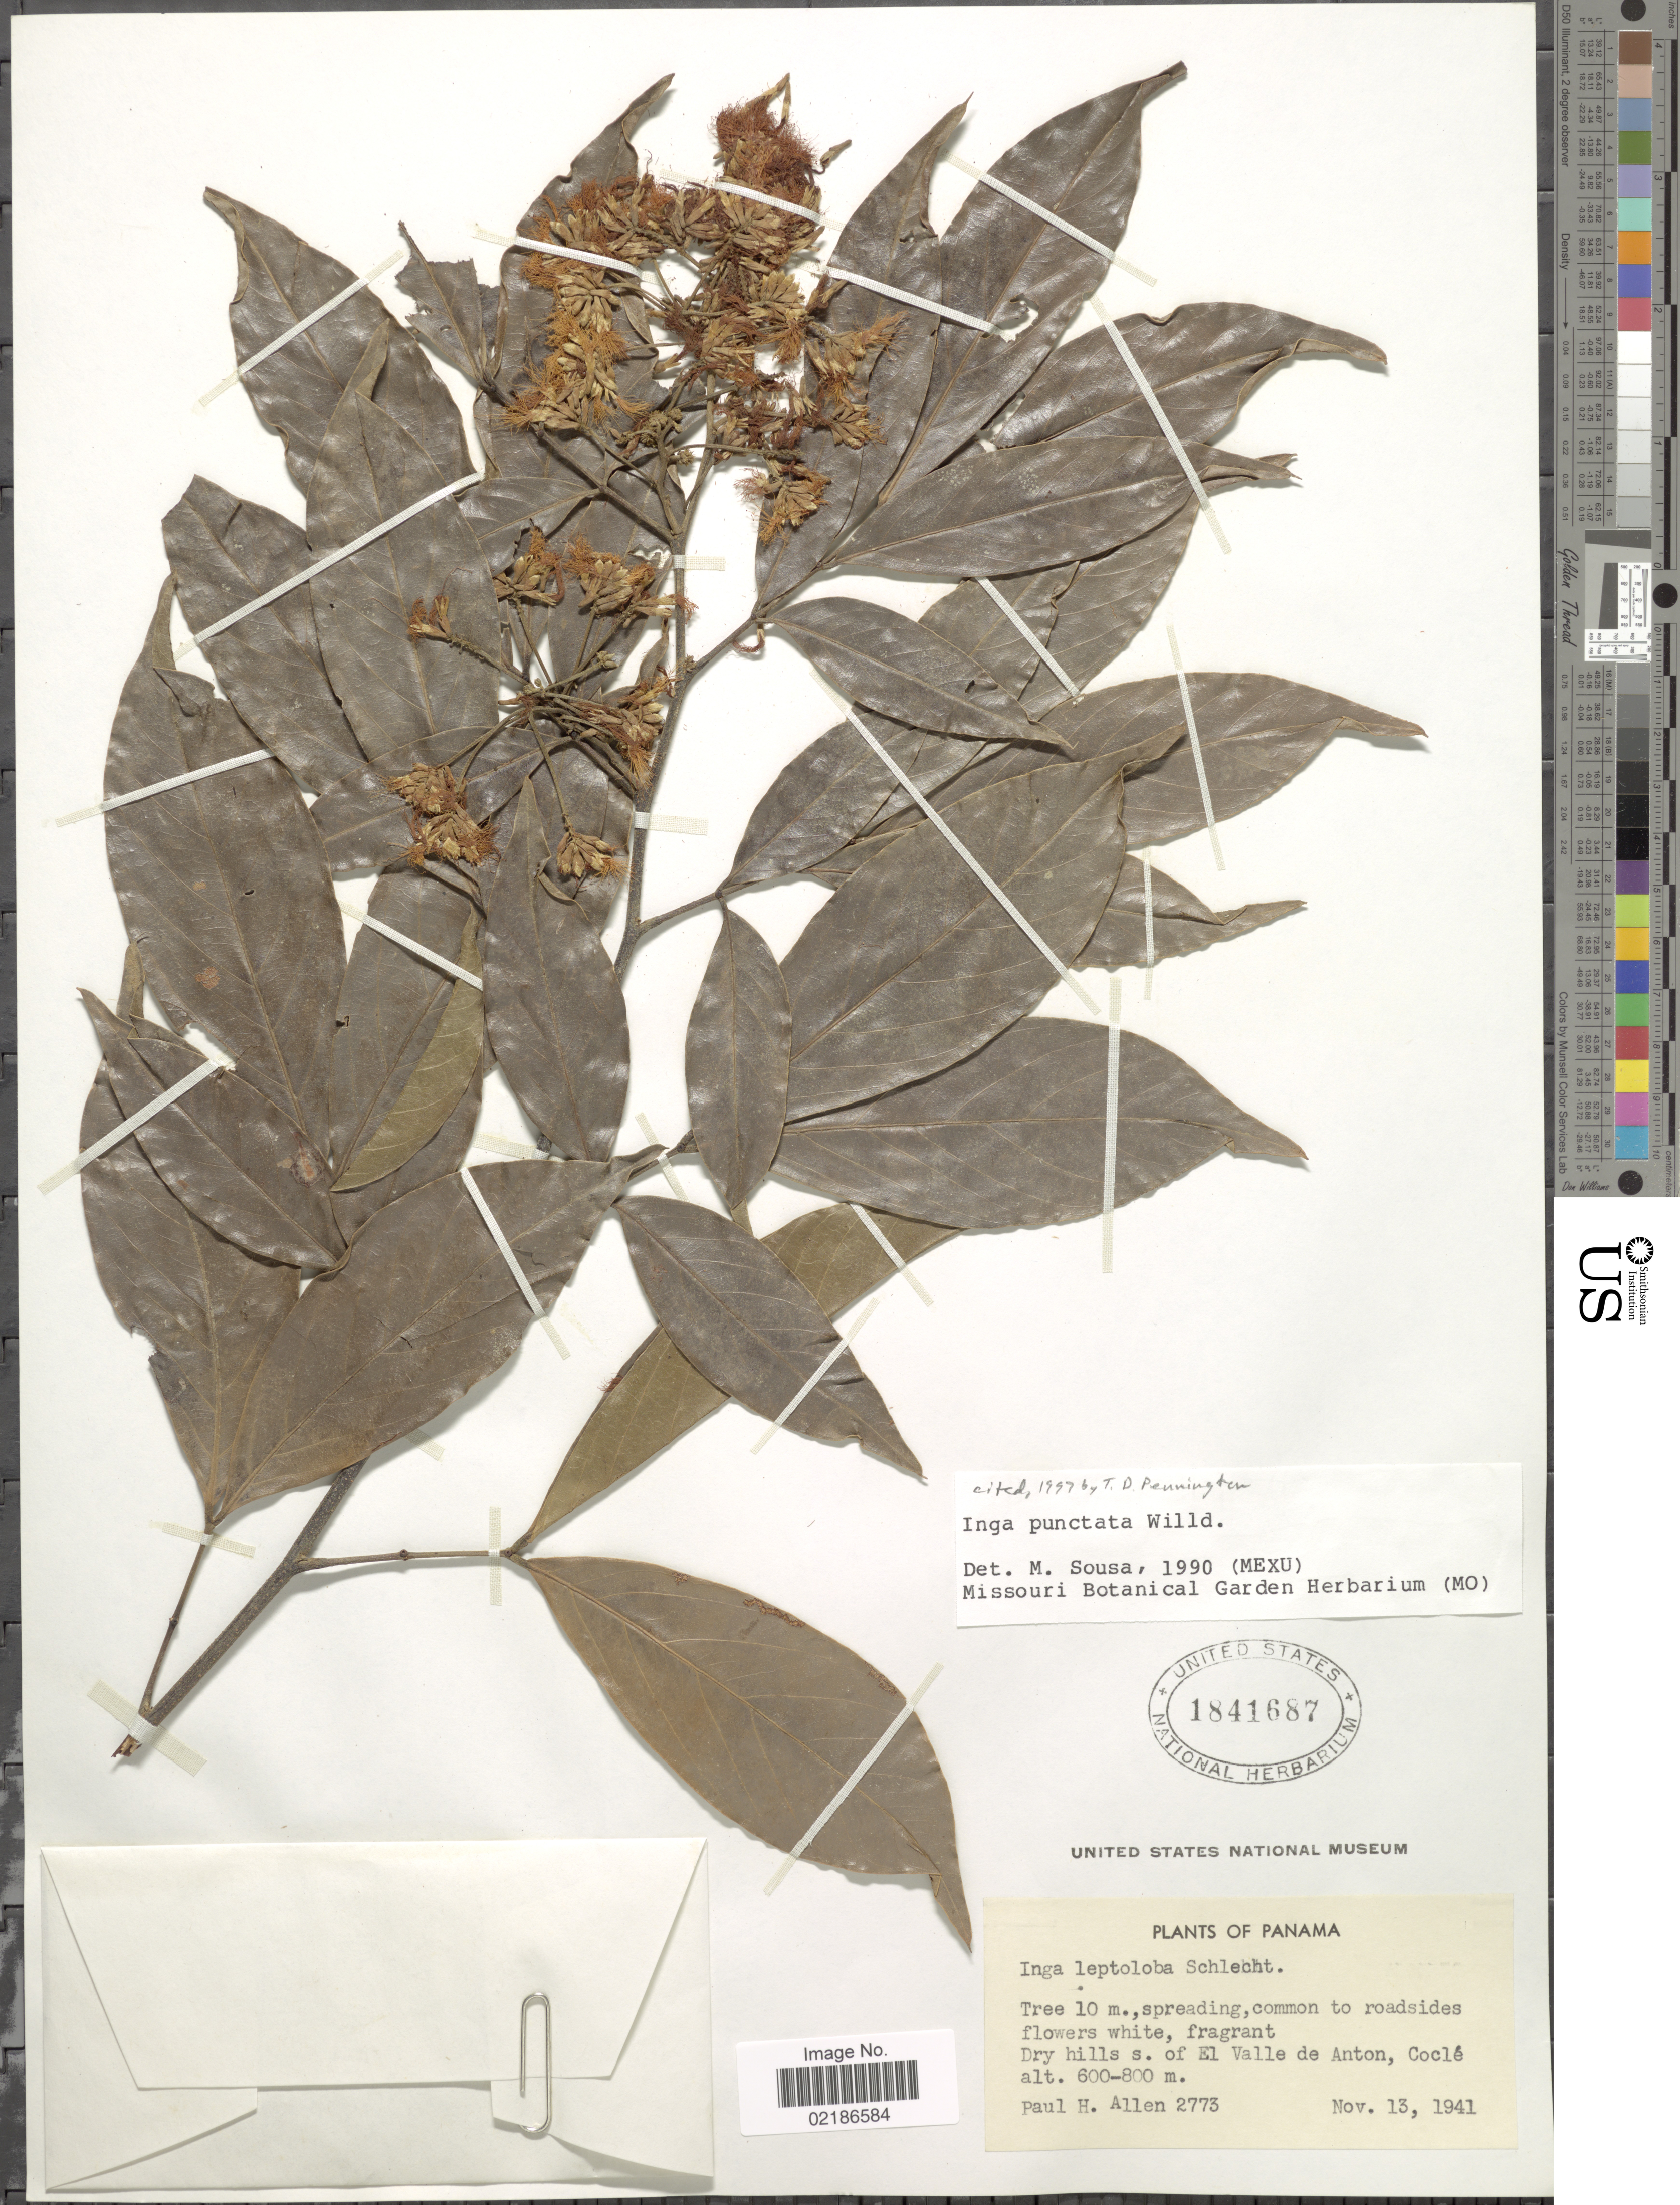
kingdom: Plantae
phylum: Tracheophyta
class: Magnoliopsida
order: Fabales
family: Fabaceae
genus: Inga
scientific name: Inga punctata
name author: Willd.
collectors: P. H. Allen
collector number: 2773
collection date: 1941-11-13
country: Panama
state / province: Coclé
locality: S. of El Valle de Anton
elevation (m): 600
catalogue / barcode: US 1841687